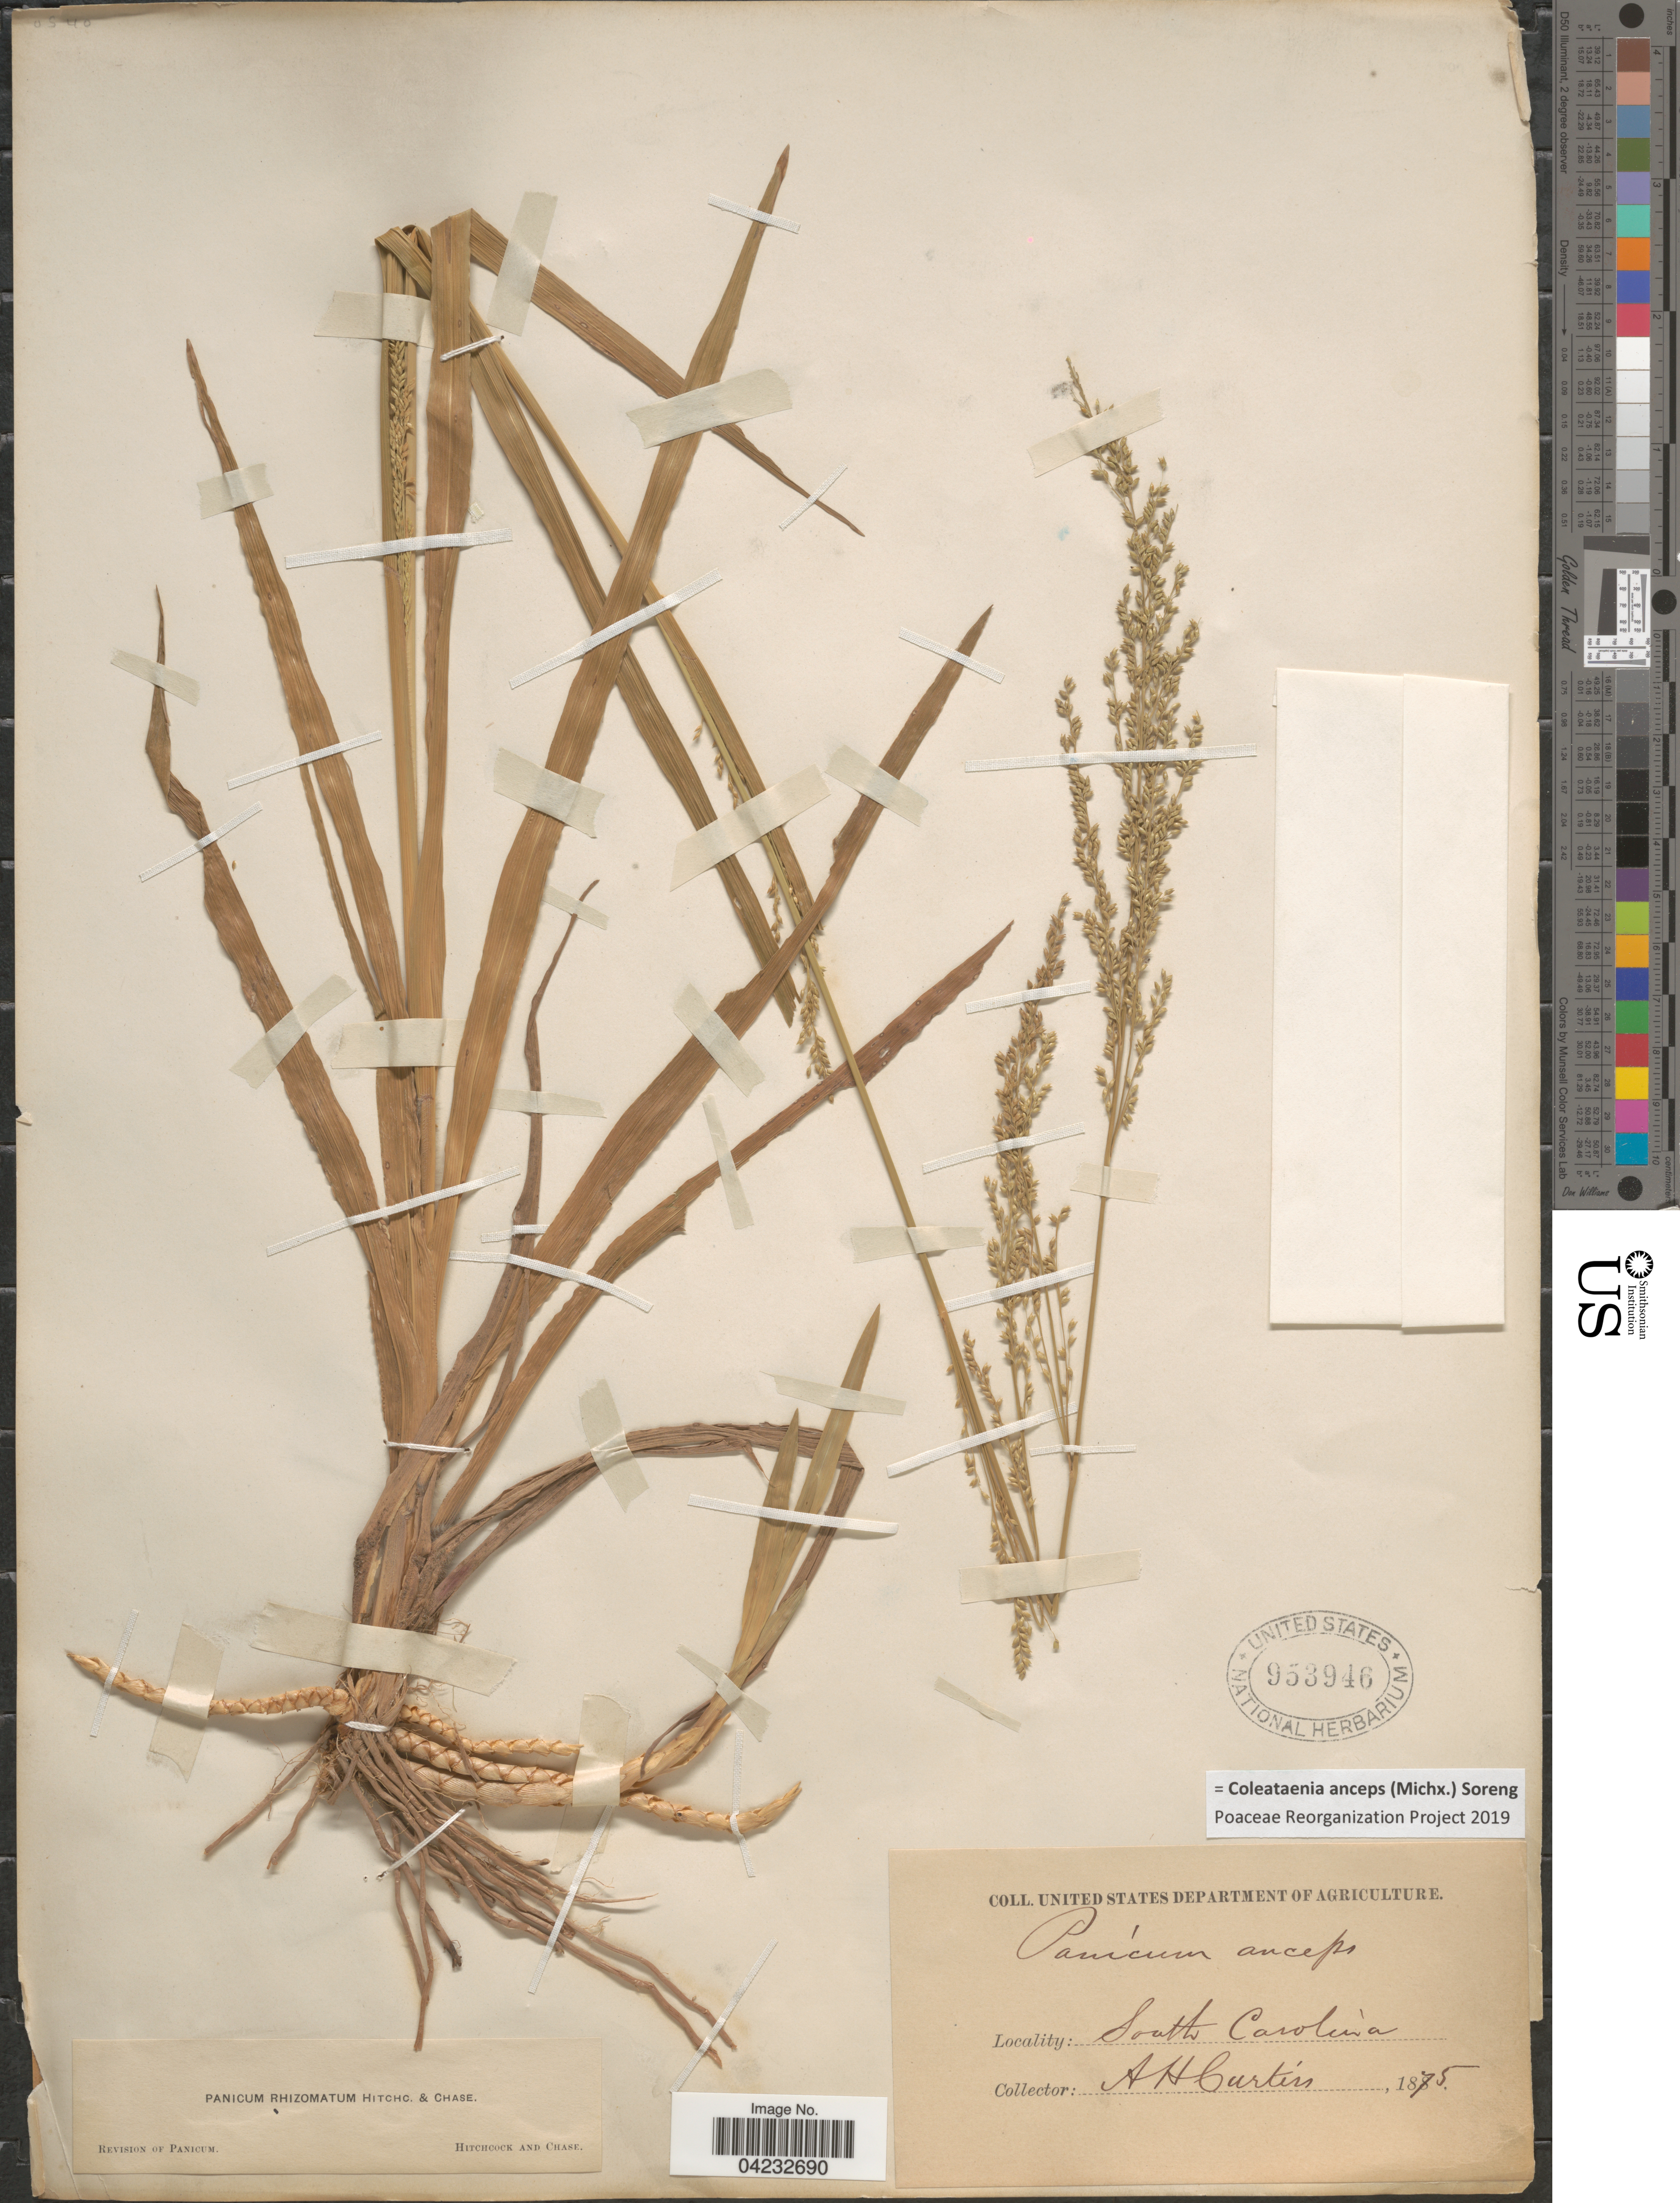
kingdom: Plantae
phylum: Tracheophyta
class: Liliopsida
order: Poales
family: Poaceae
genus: Coleataenia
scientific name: Coleataenia anceps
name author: (Michx.) Soreng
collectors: A. H. Curtiss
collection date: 1875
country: United States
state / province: South Carolina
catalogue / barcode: US 953946